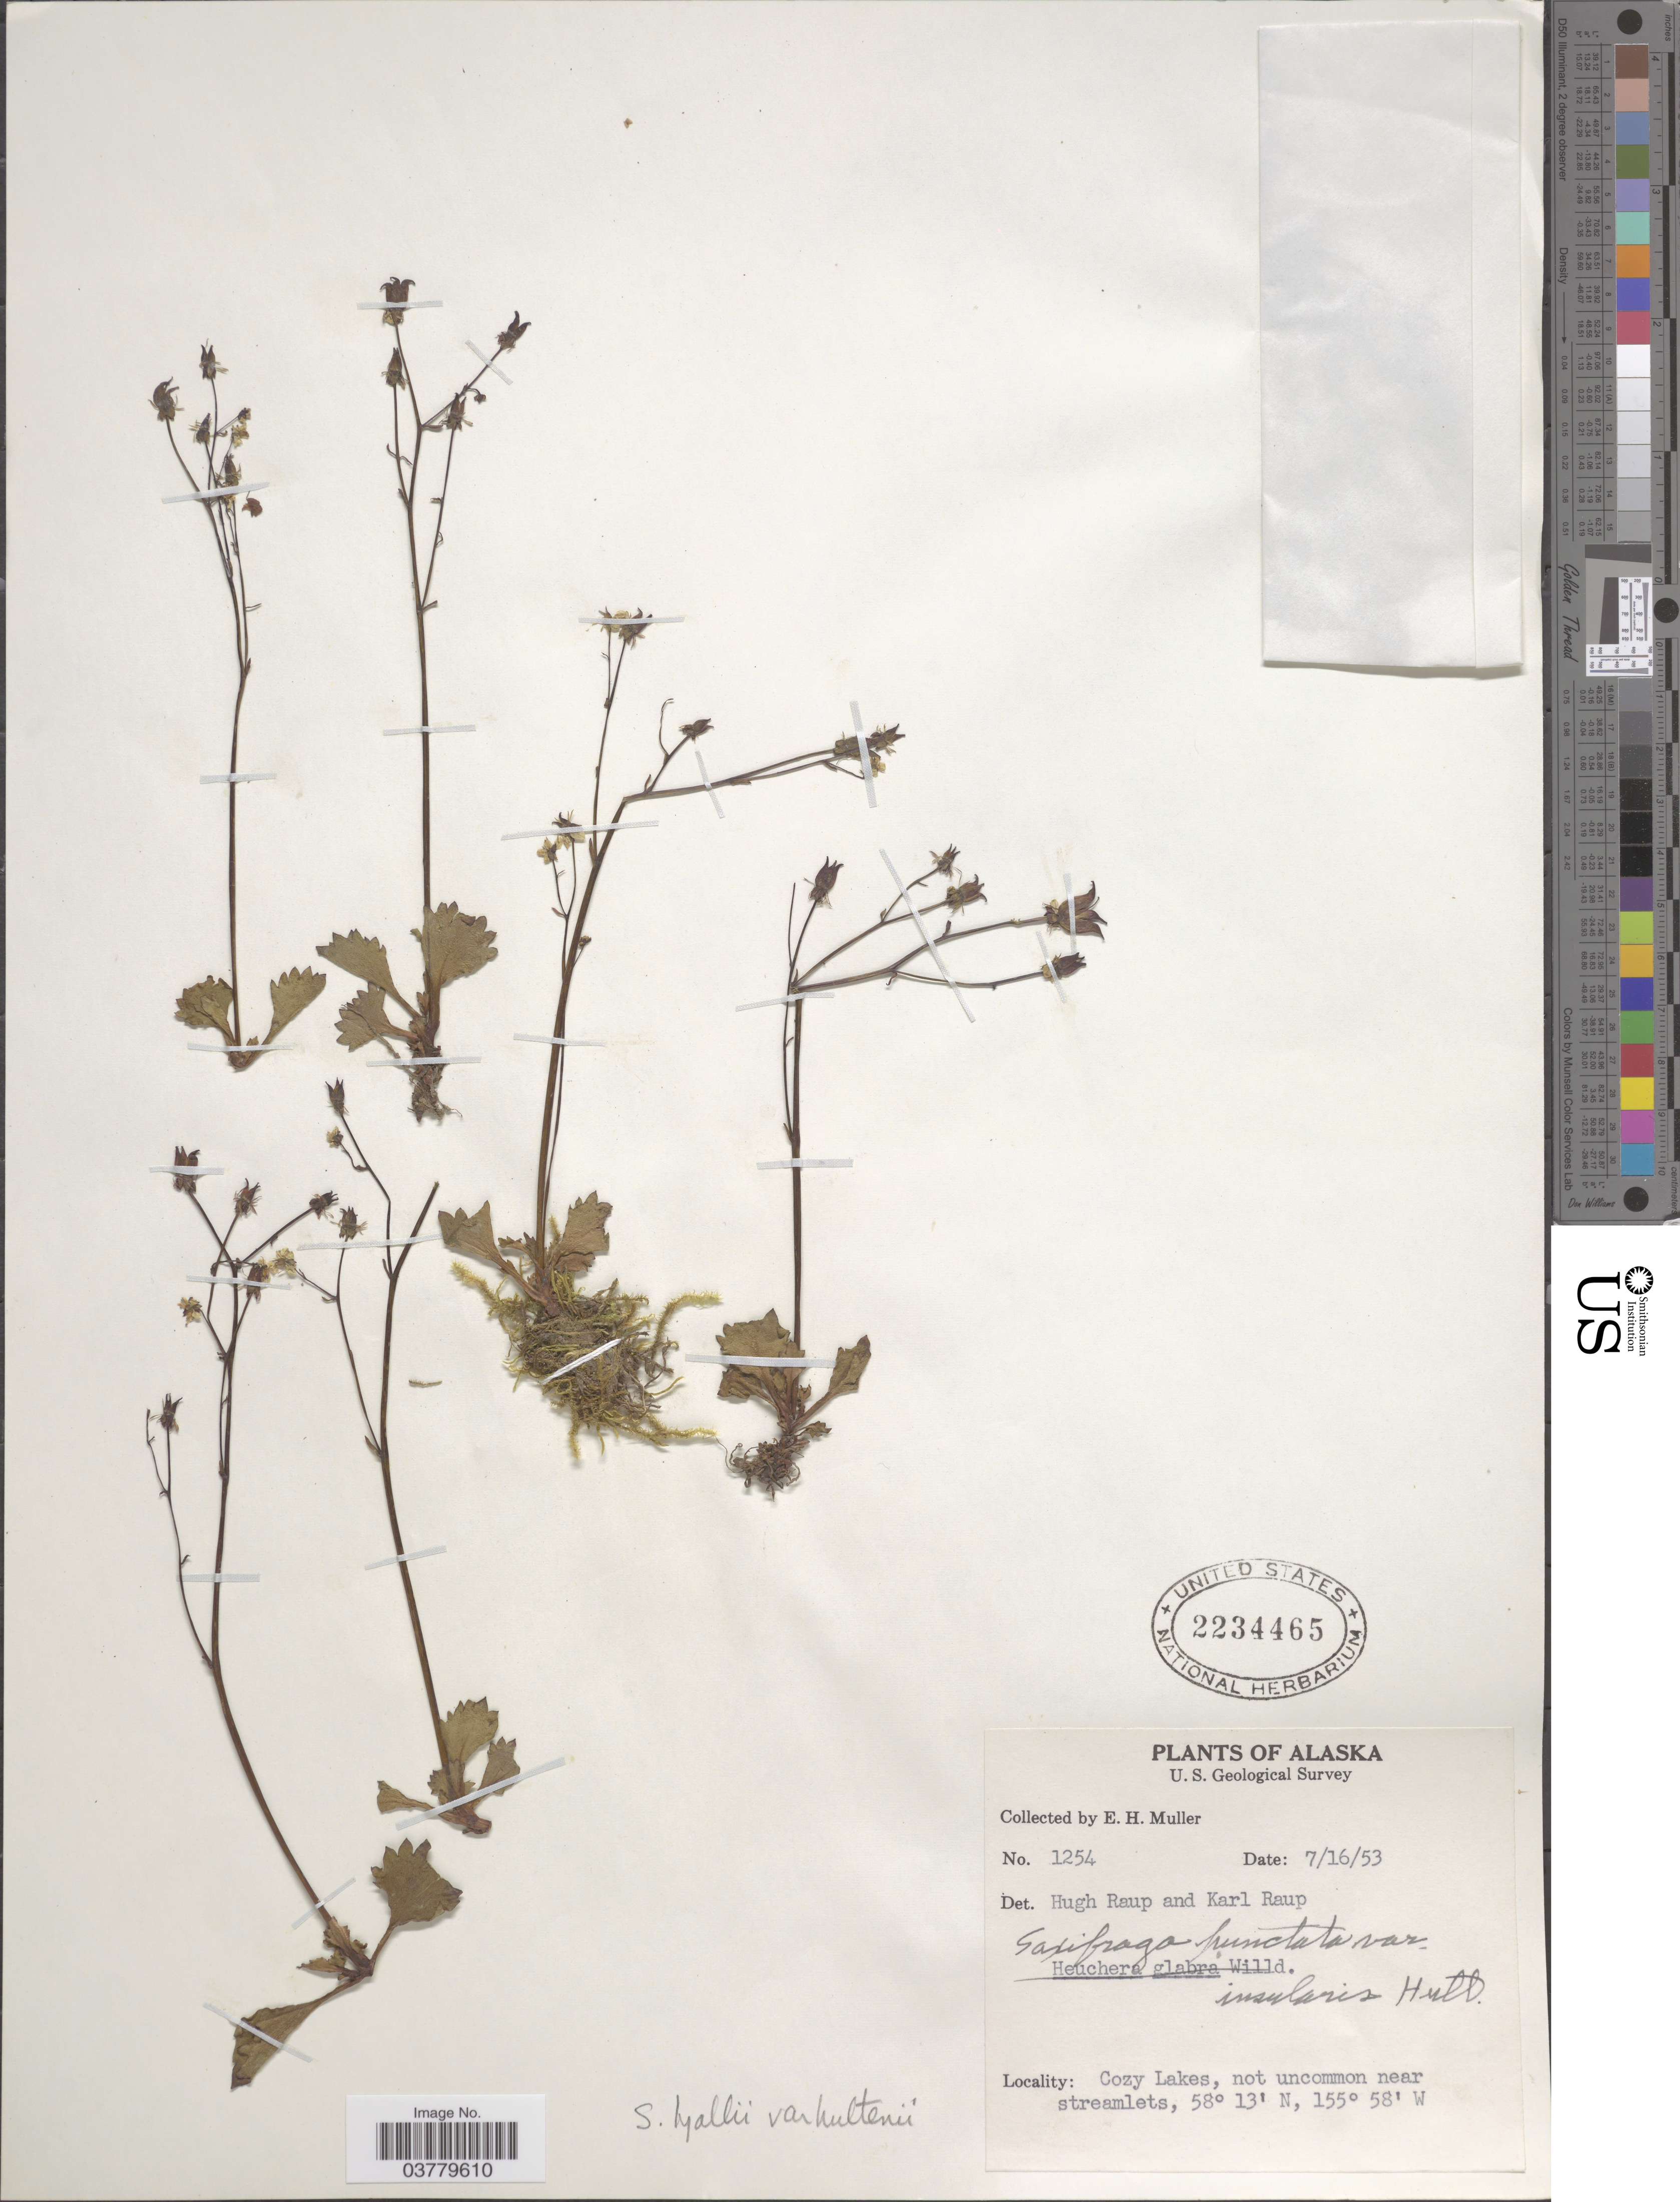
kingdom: Plantae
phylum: Tracheophyta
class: Magnoliopsida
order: Saxifragales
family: Saxifragaceae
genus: Micranthes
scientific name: Micranthes lyalii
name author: (Engl.) Small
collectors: E. H. Muller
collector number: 1254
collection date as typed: Transcribed d/m/y: 16/7/53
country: United States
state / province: Alaska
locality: Cozy Lakes, not uncommon near streamlets.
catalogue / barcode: US 2234465